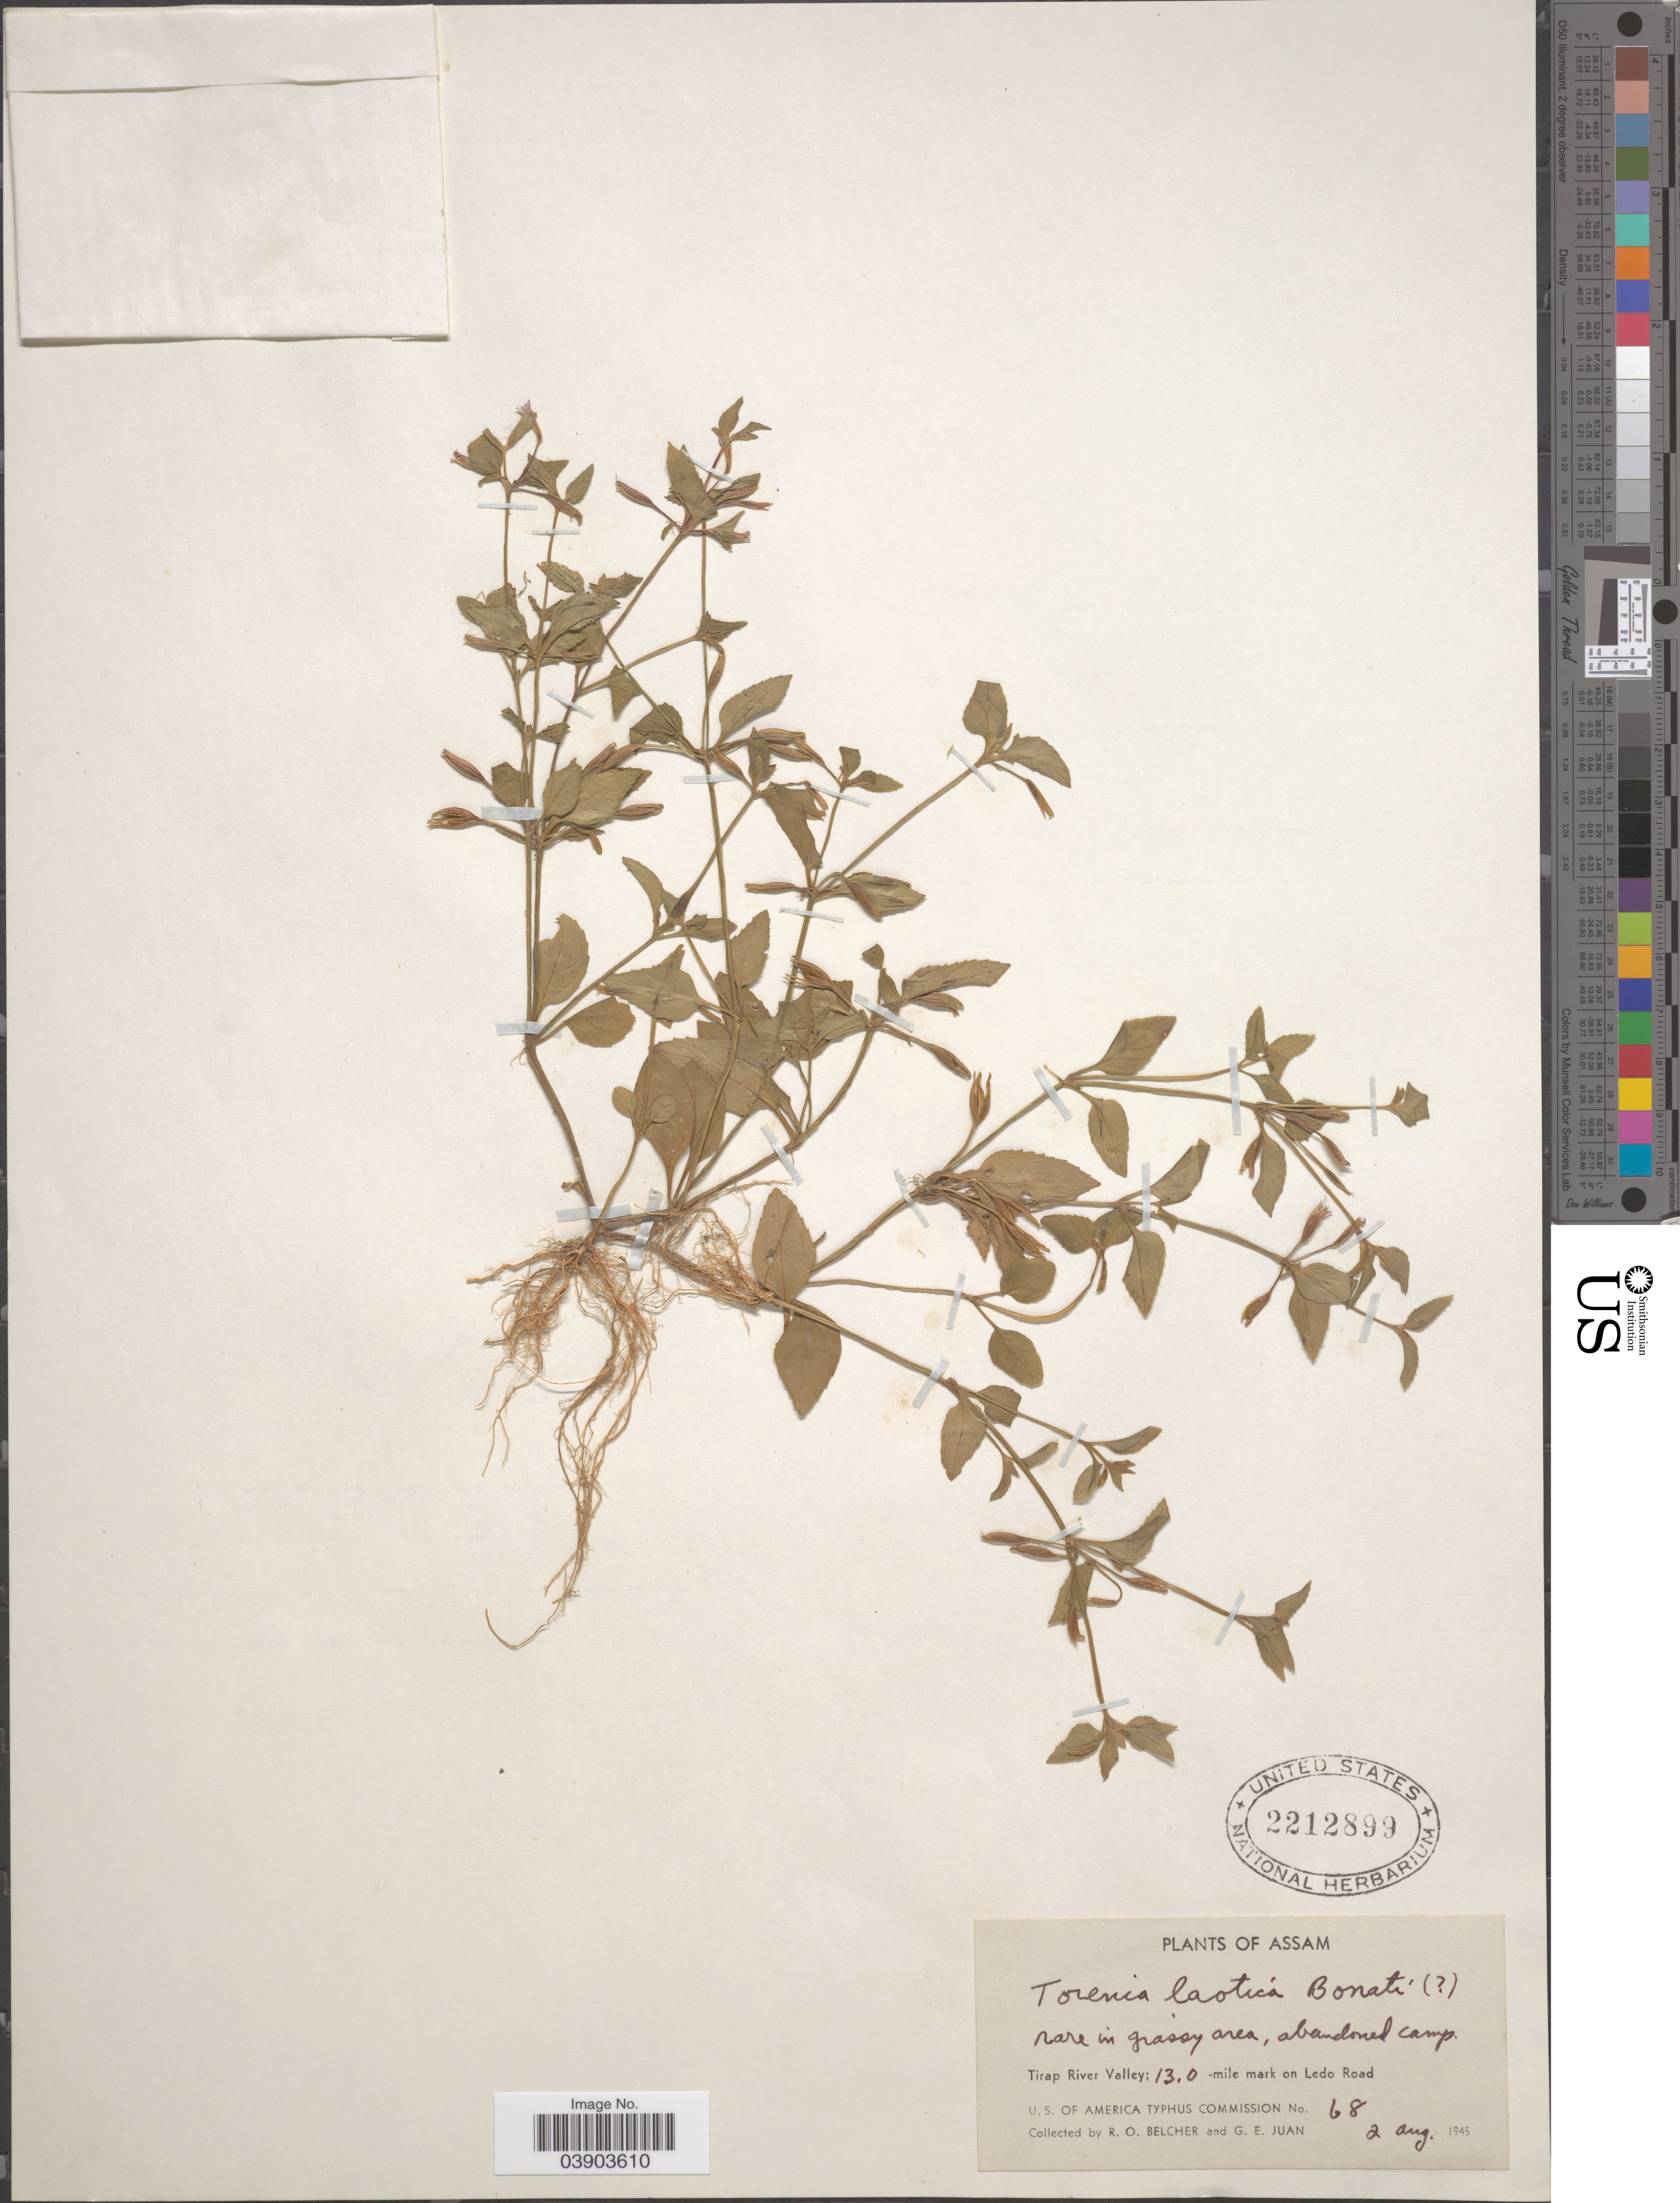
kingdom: Plantae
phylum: Tracheophyta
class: Magnoliopsida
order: Lamiales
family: Linderniaceae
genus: Torenia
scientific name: Torenia laotica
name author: Bonati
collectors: R. Belcher & G. Juan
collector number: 68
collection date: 1945-08-02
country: India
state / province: Assam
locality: Tirap River Valley; 13.0-mile mark on Ledo Road.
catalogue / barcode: US 2212899